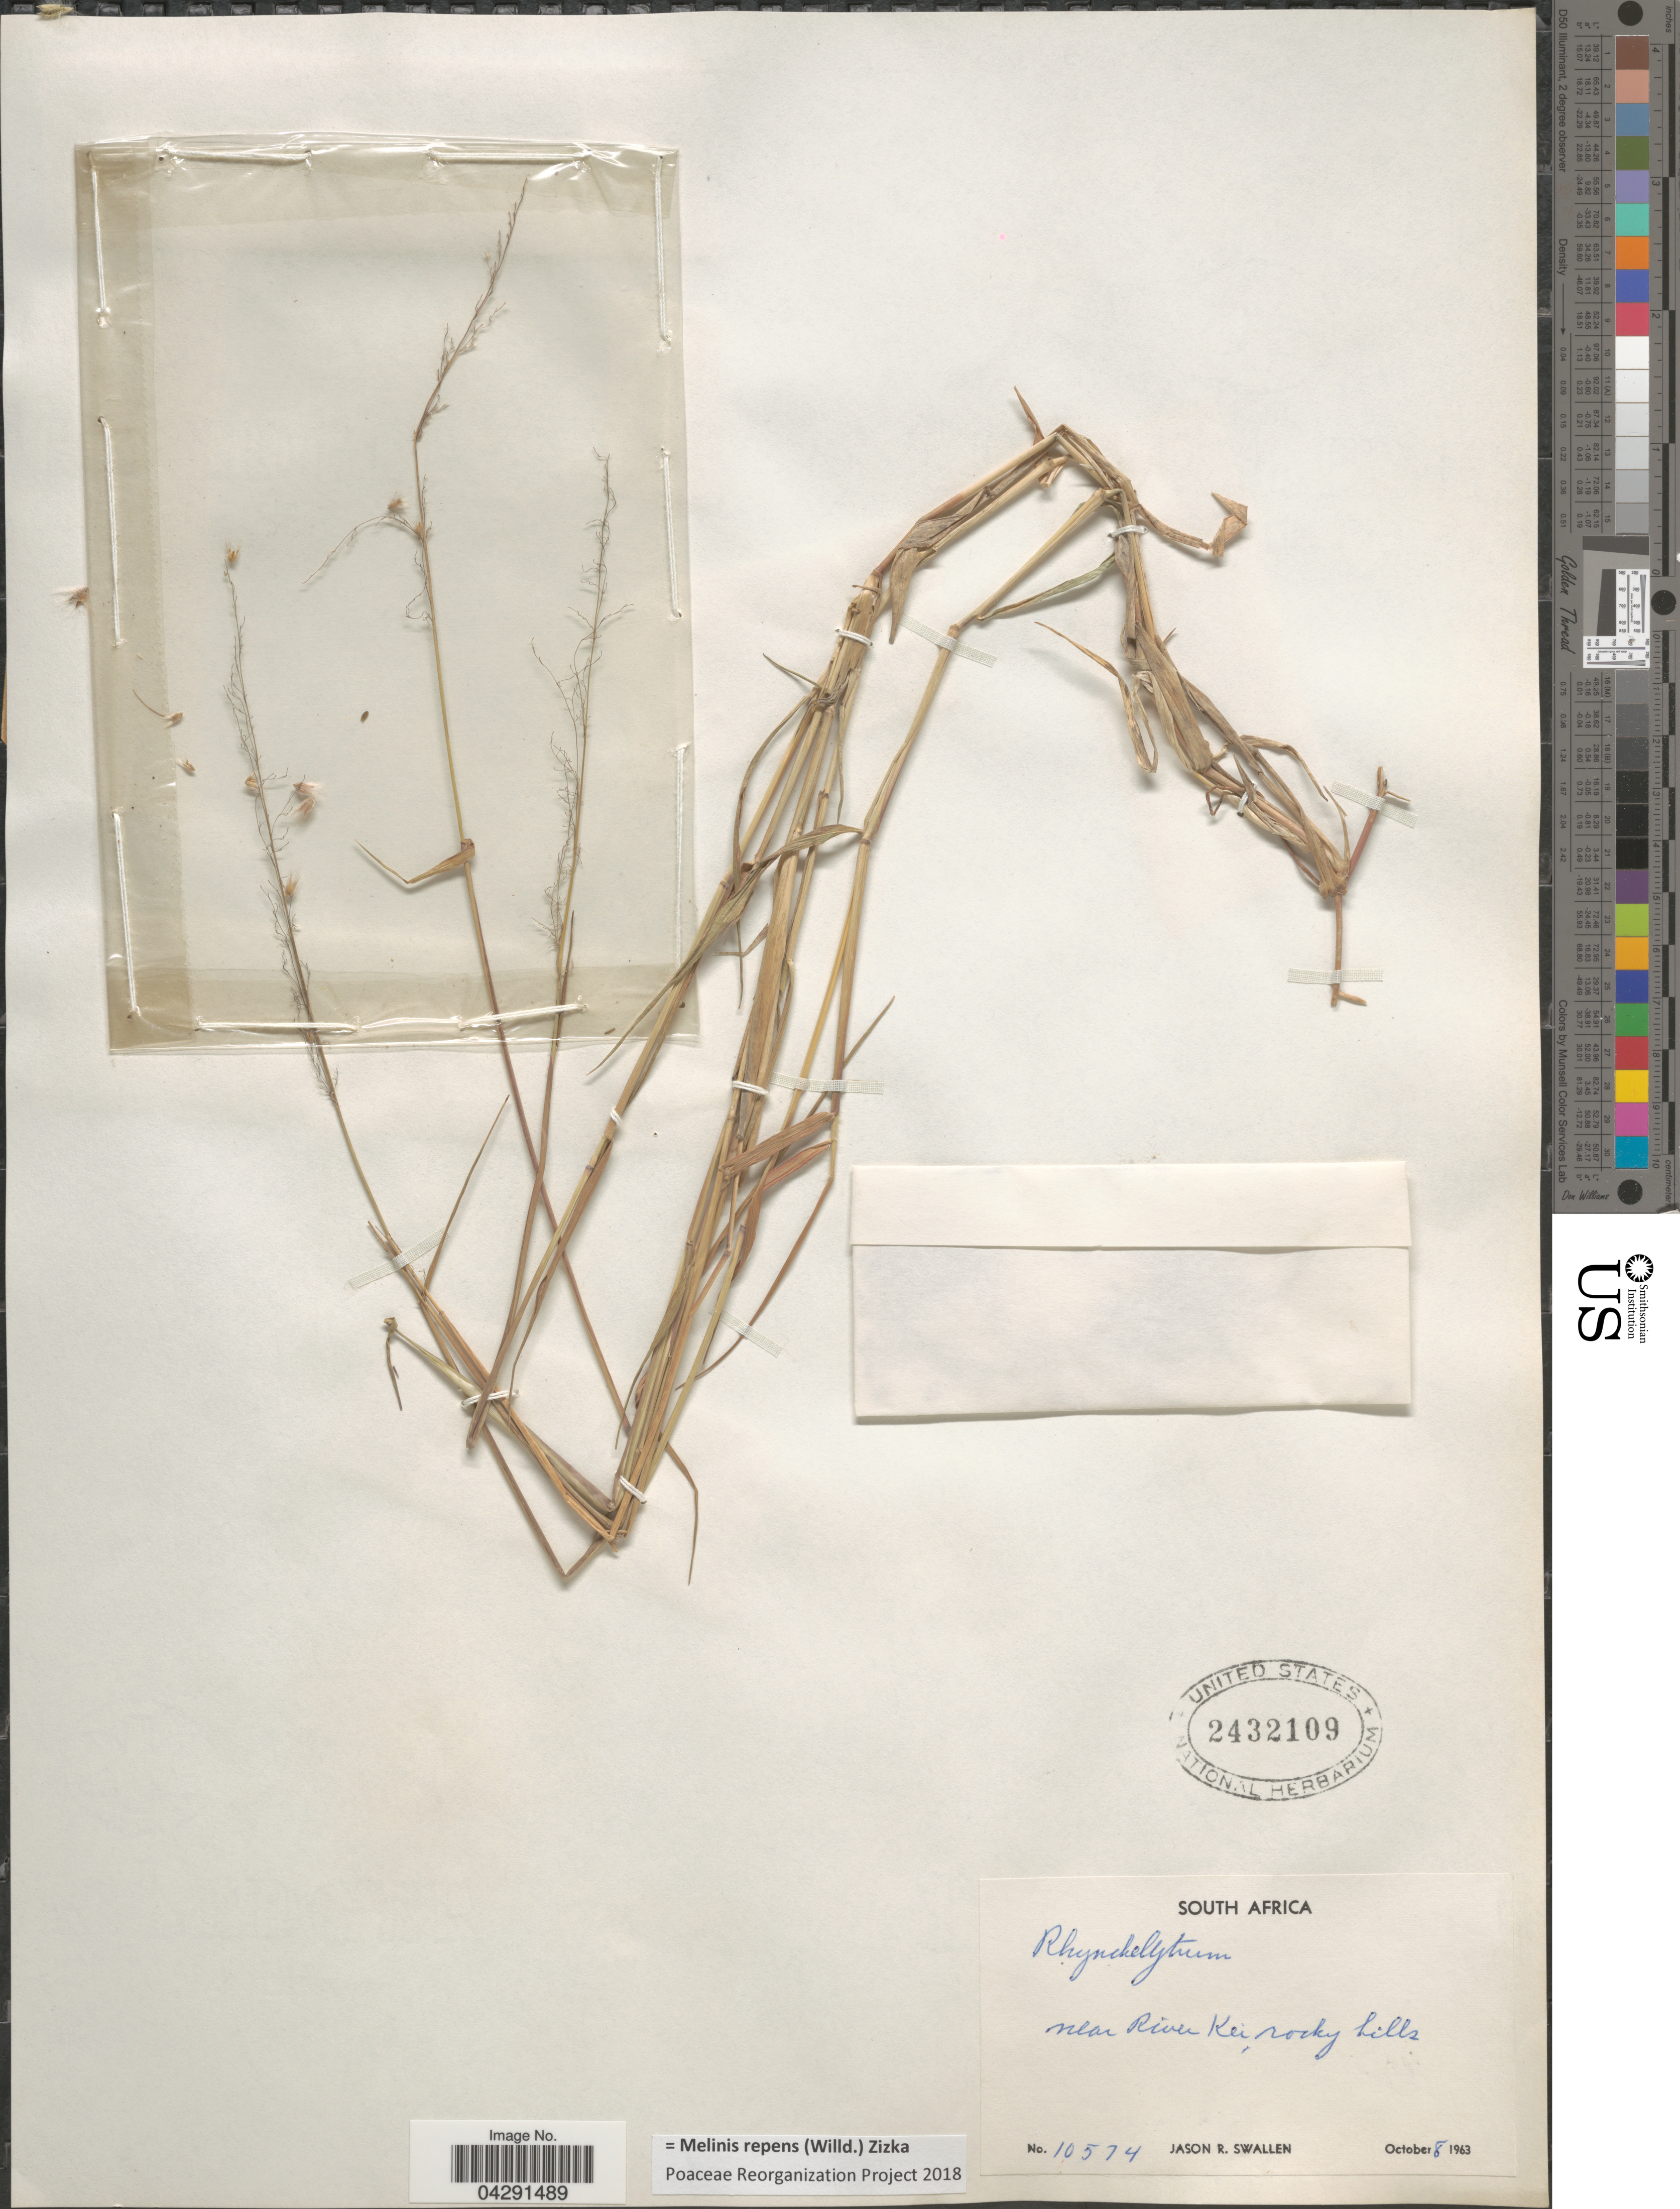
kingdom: Plantae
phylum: Tracheophyta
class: Liliopsida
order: Poales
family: Poaceae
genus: Melinis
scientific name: Melinis repens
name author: (Willd.) Zizka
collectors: J. R. Swallen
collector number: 10574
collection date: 1963-10-08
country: South Africa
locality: Near River Kei, rocky hills.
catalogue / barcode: US 2432109